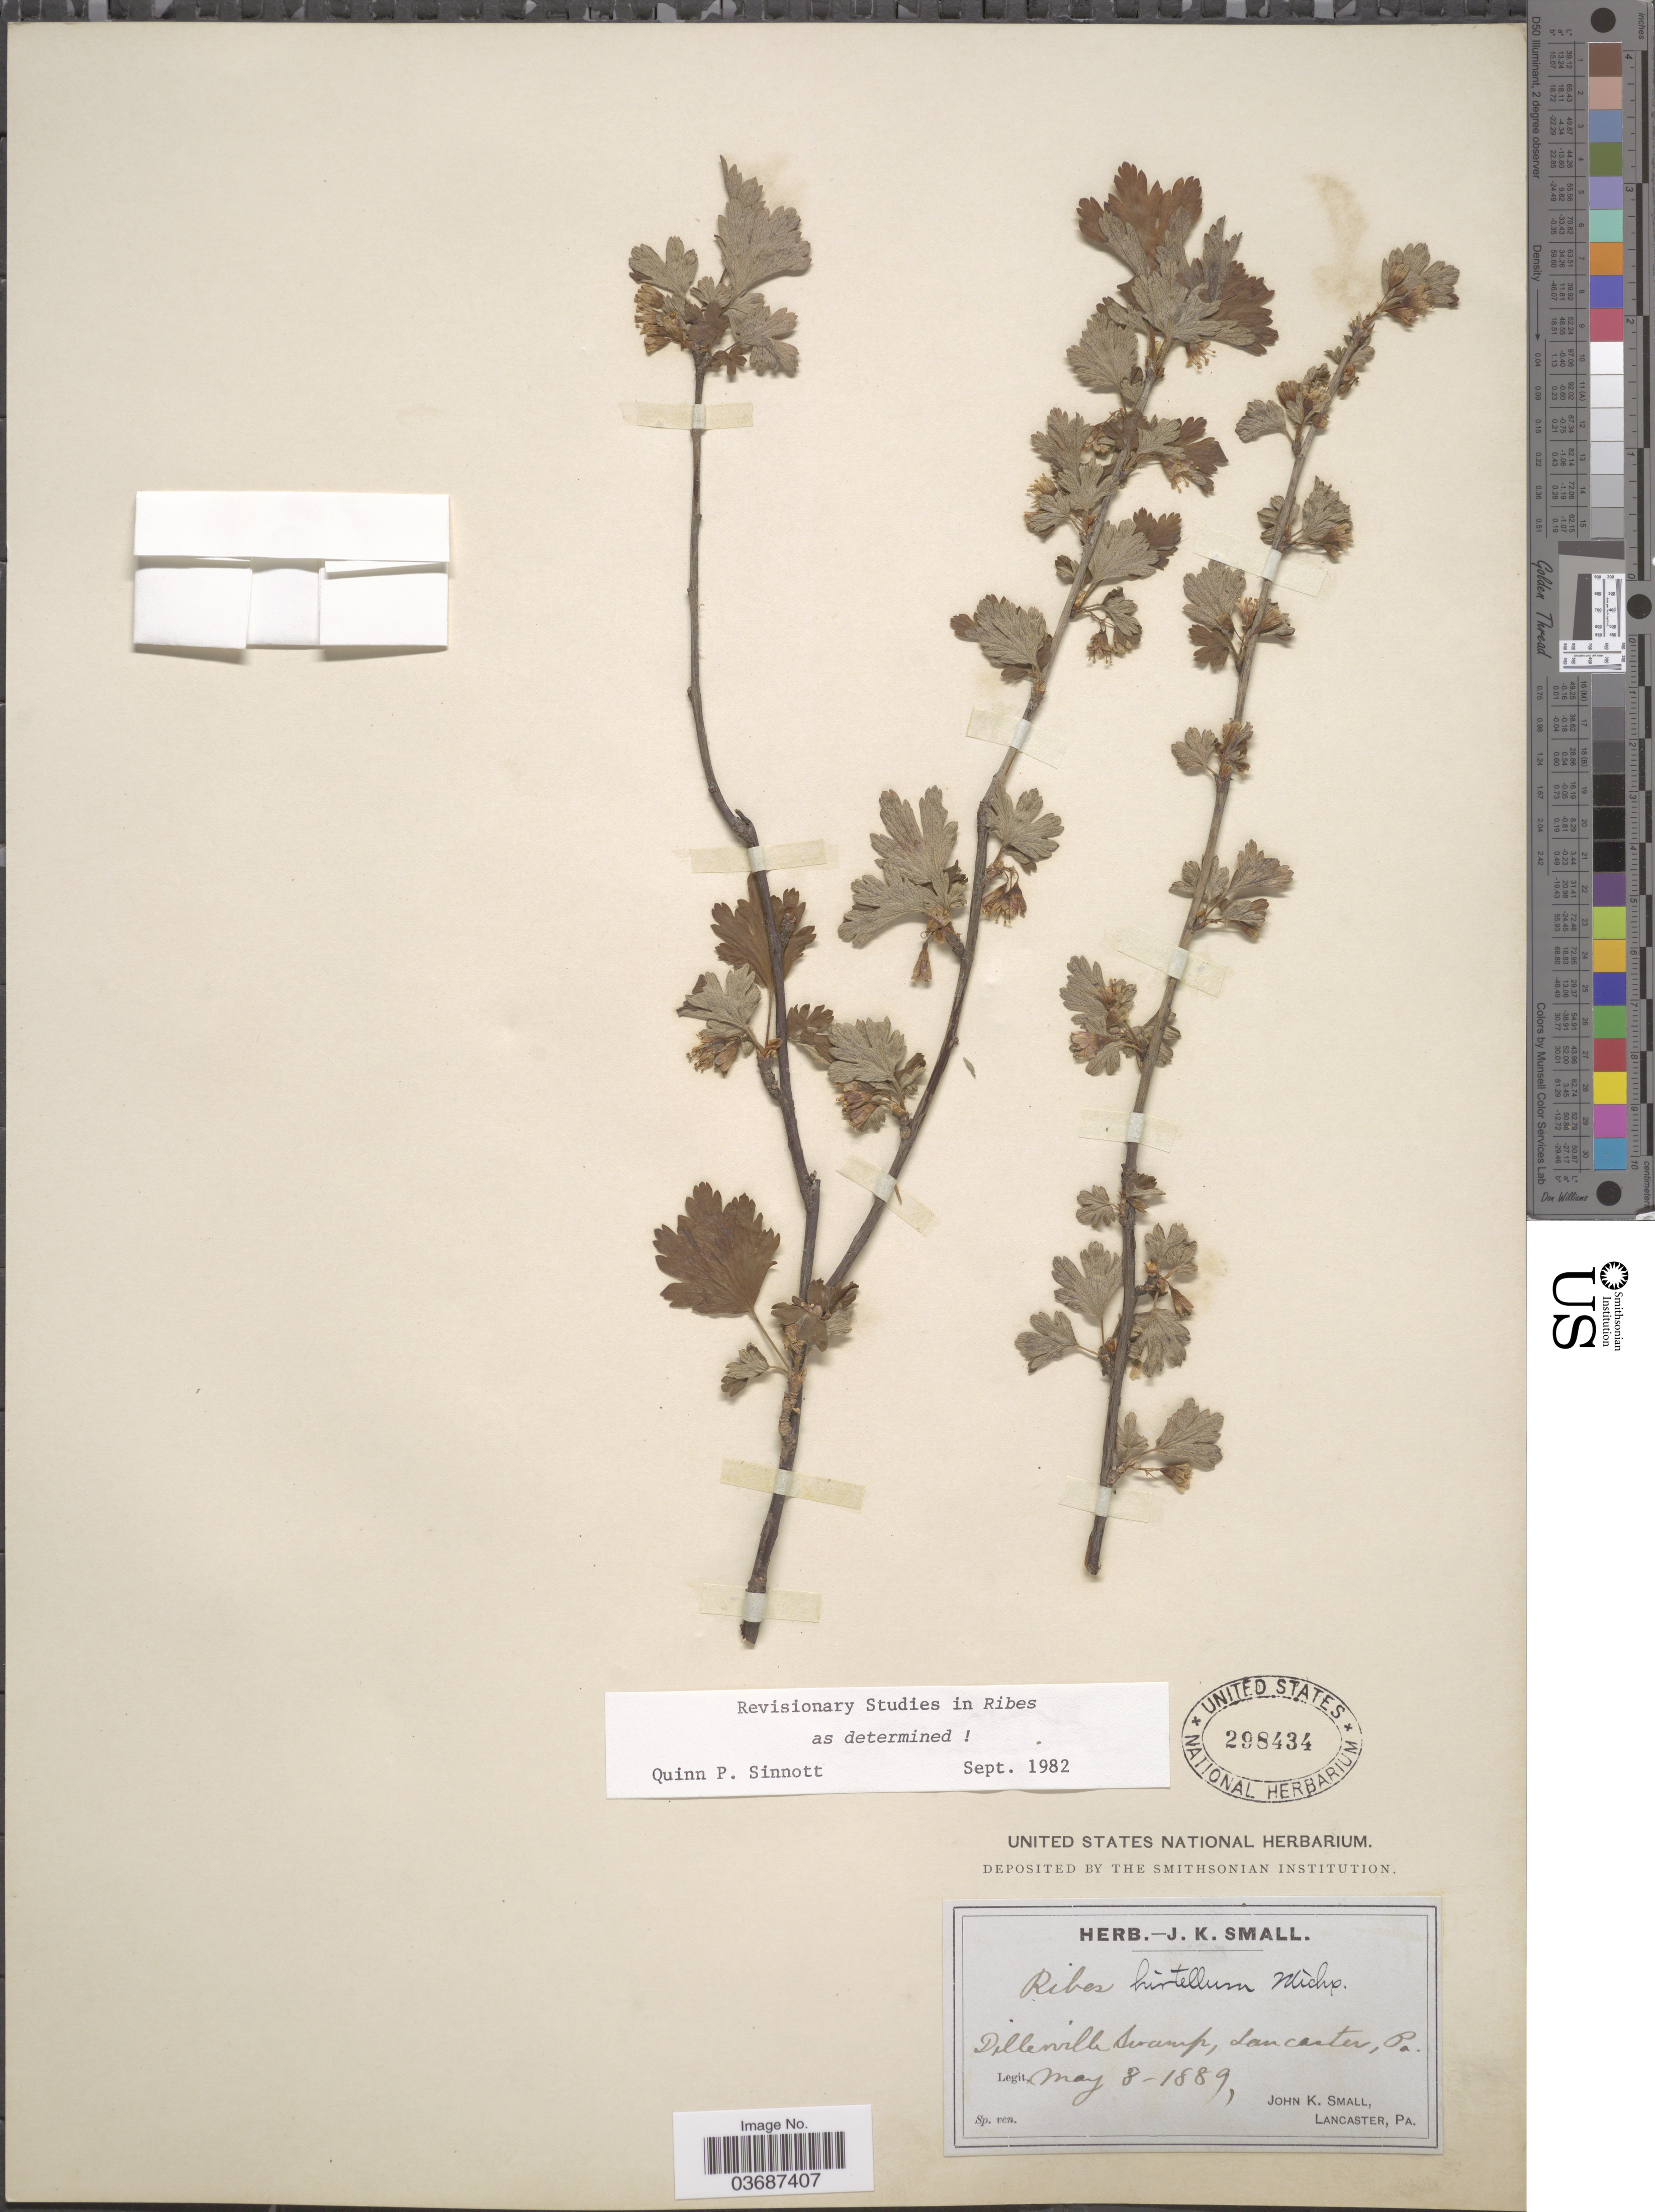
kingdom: Plantae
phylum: Tracheophyta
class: Magnoliopsida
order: Saxifragales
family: Grossulariaceae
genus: Ribes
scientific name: Ribes hirtellum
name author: Michx.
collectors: J. K. Small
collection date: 1889-05-08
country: United States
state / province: Pennsylvania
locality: Dillerville Swamp, Lancaster.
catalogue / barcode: US 298434